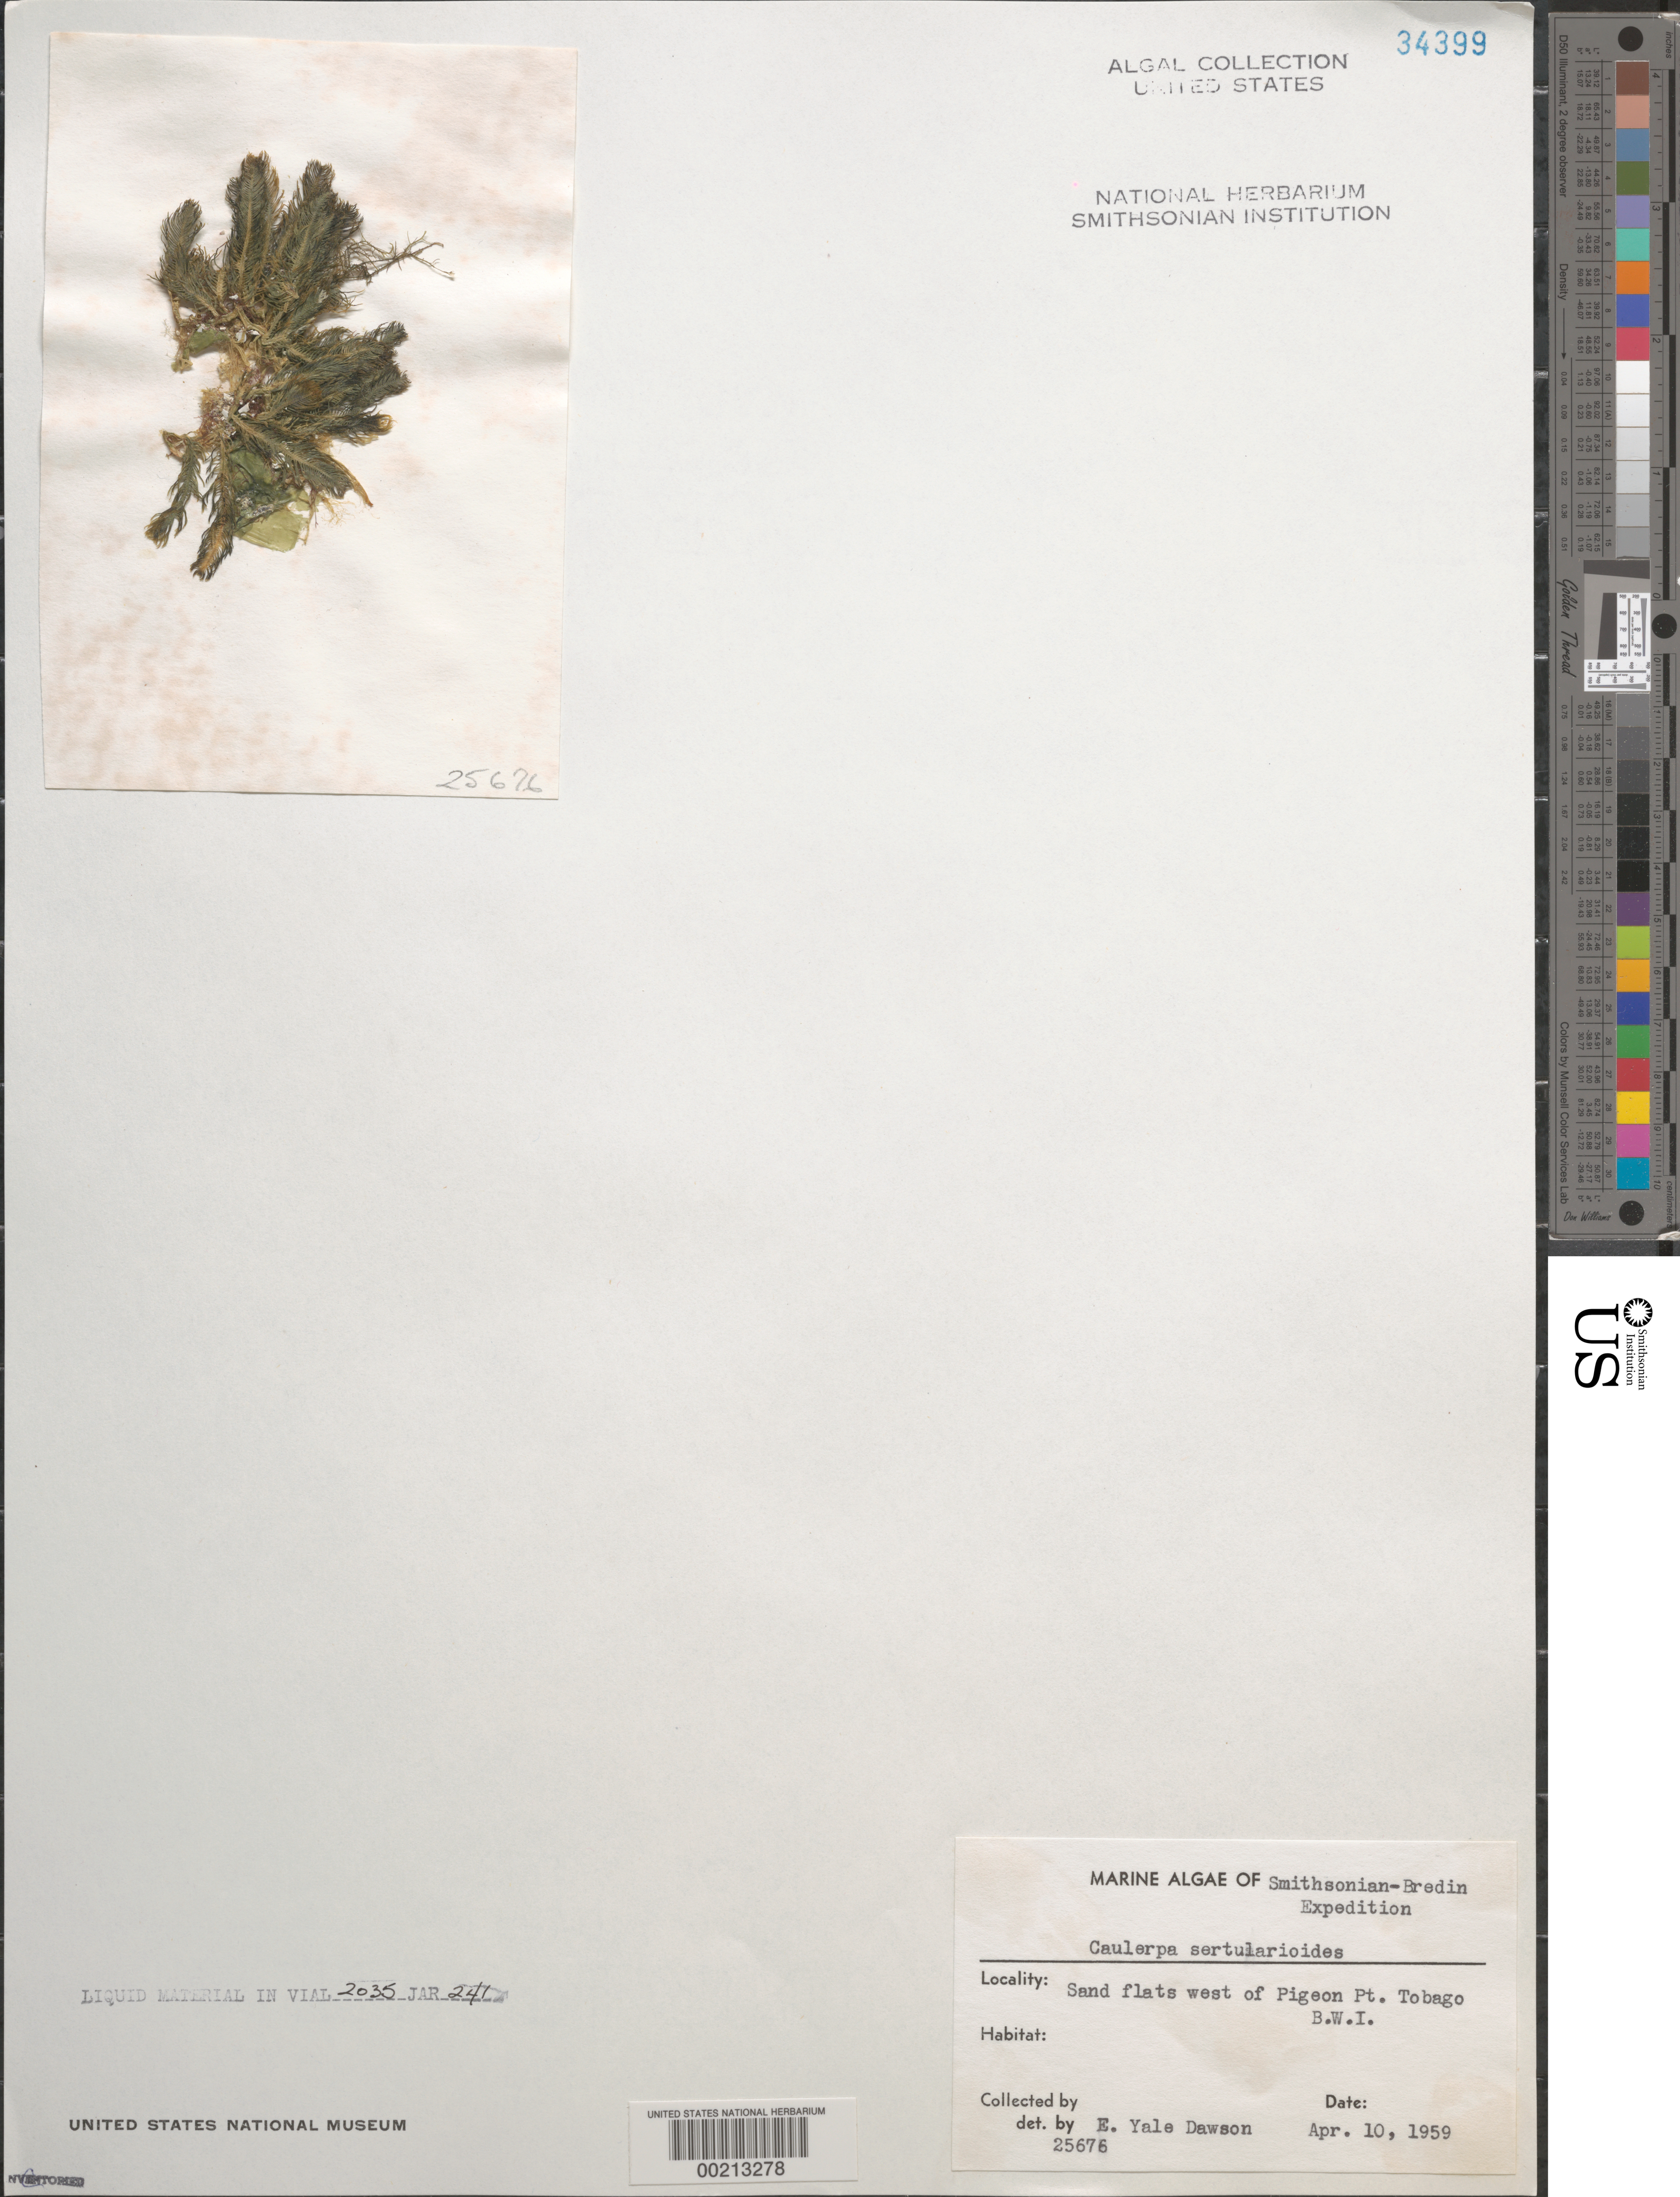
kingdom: Plantae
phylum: Chlorophyta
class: Ulvophyceae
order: Bryopsidales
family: Caulerpaceae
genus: Caulerpa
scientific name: Caulerpa sertularioides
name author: (S.G. Gmel.) M. Howe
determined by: Dawson, E. Y.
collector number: EYD 25676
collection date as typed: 10 Apr 1959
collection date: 1959-04-10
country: Trinidad and Tobago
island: Tobago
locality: West of Pigeon Point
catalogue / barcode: US 34399